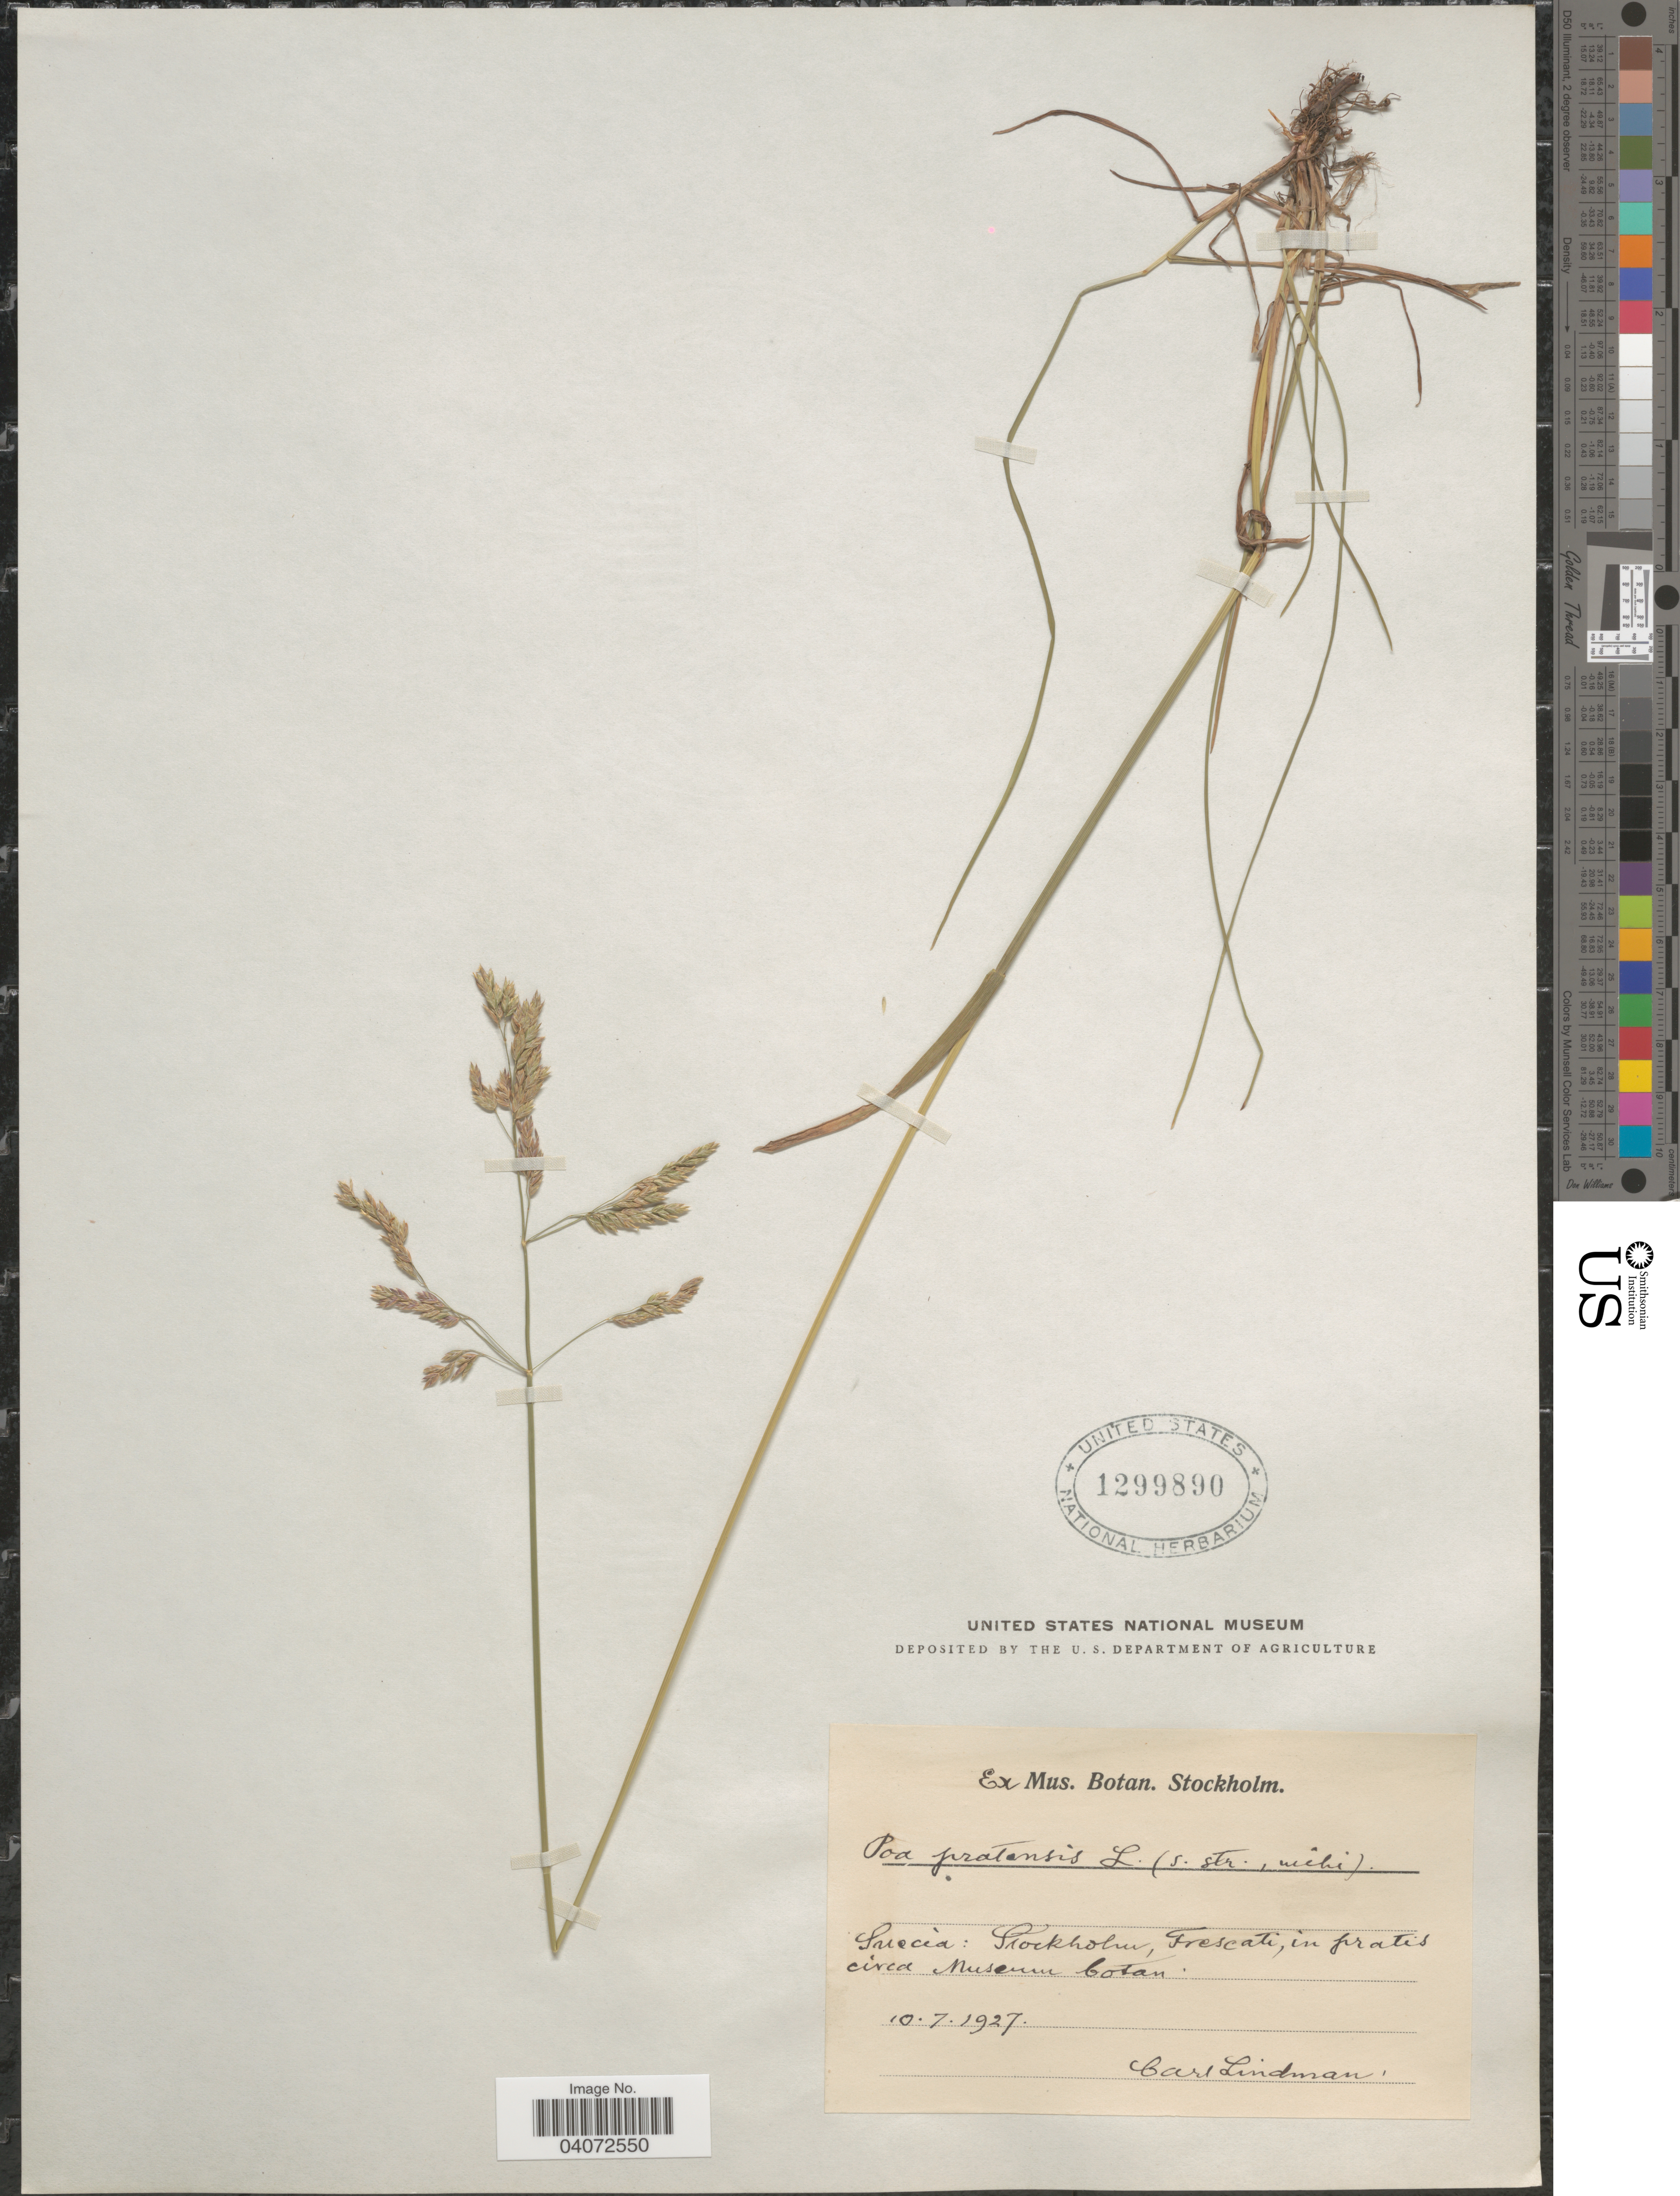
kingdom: Plantae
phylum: Tracheophyta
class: Liliopsida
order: Poales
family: Poaceae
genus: Poa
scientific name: Poa pratensis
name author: L.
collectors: C. A. M. Lindman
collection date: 1927-07-10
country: Sweden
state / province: Stockholm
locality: Suecia: Frescati, in pratis circa Museum botan.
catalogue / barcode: US 1299890